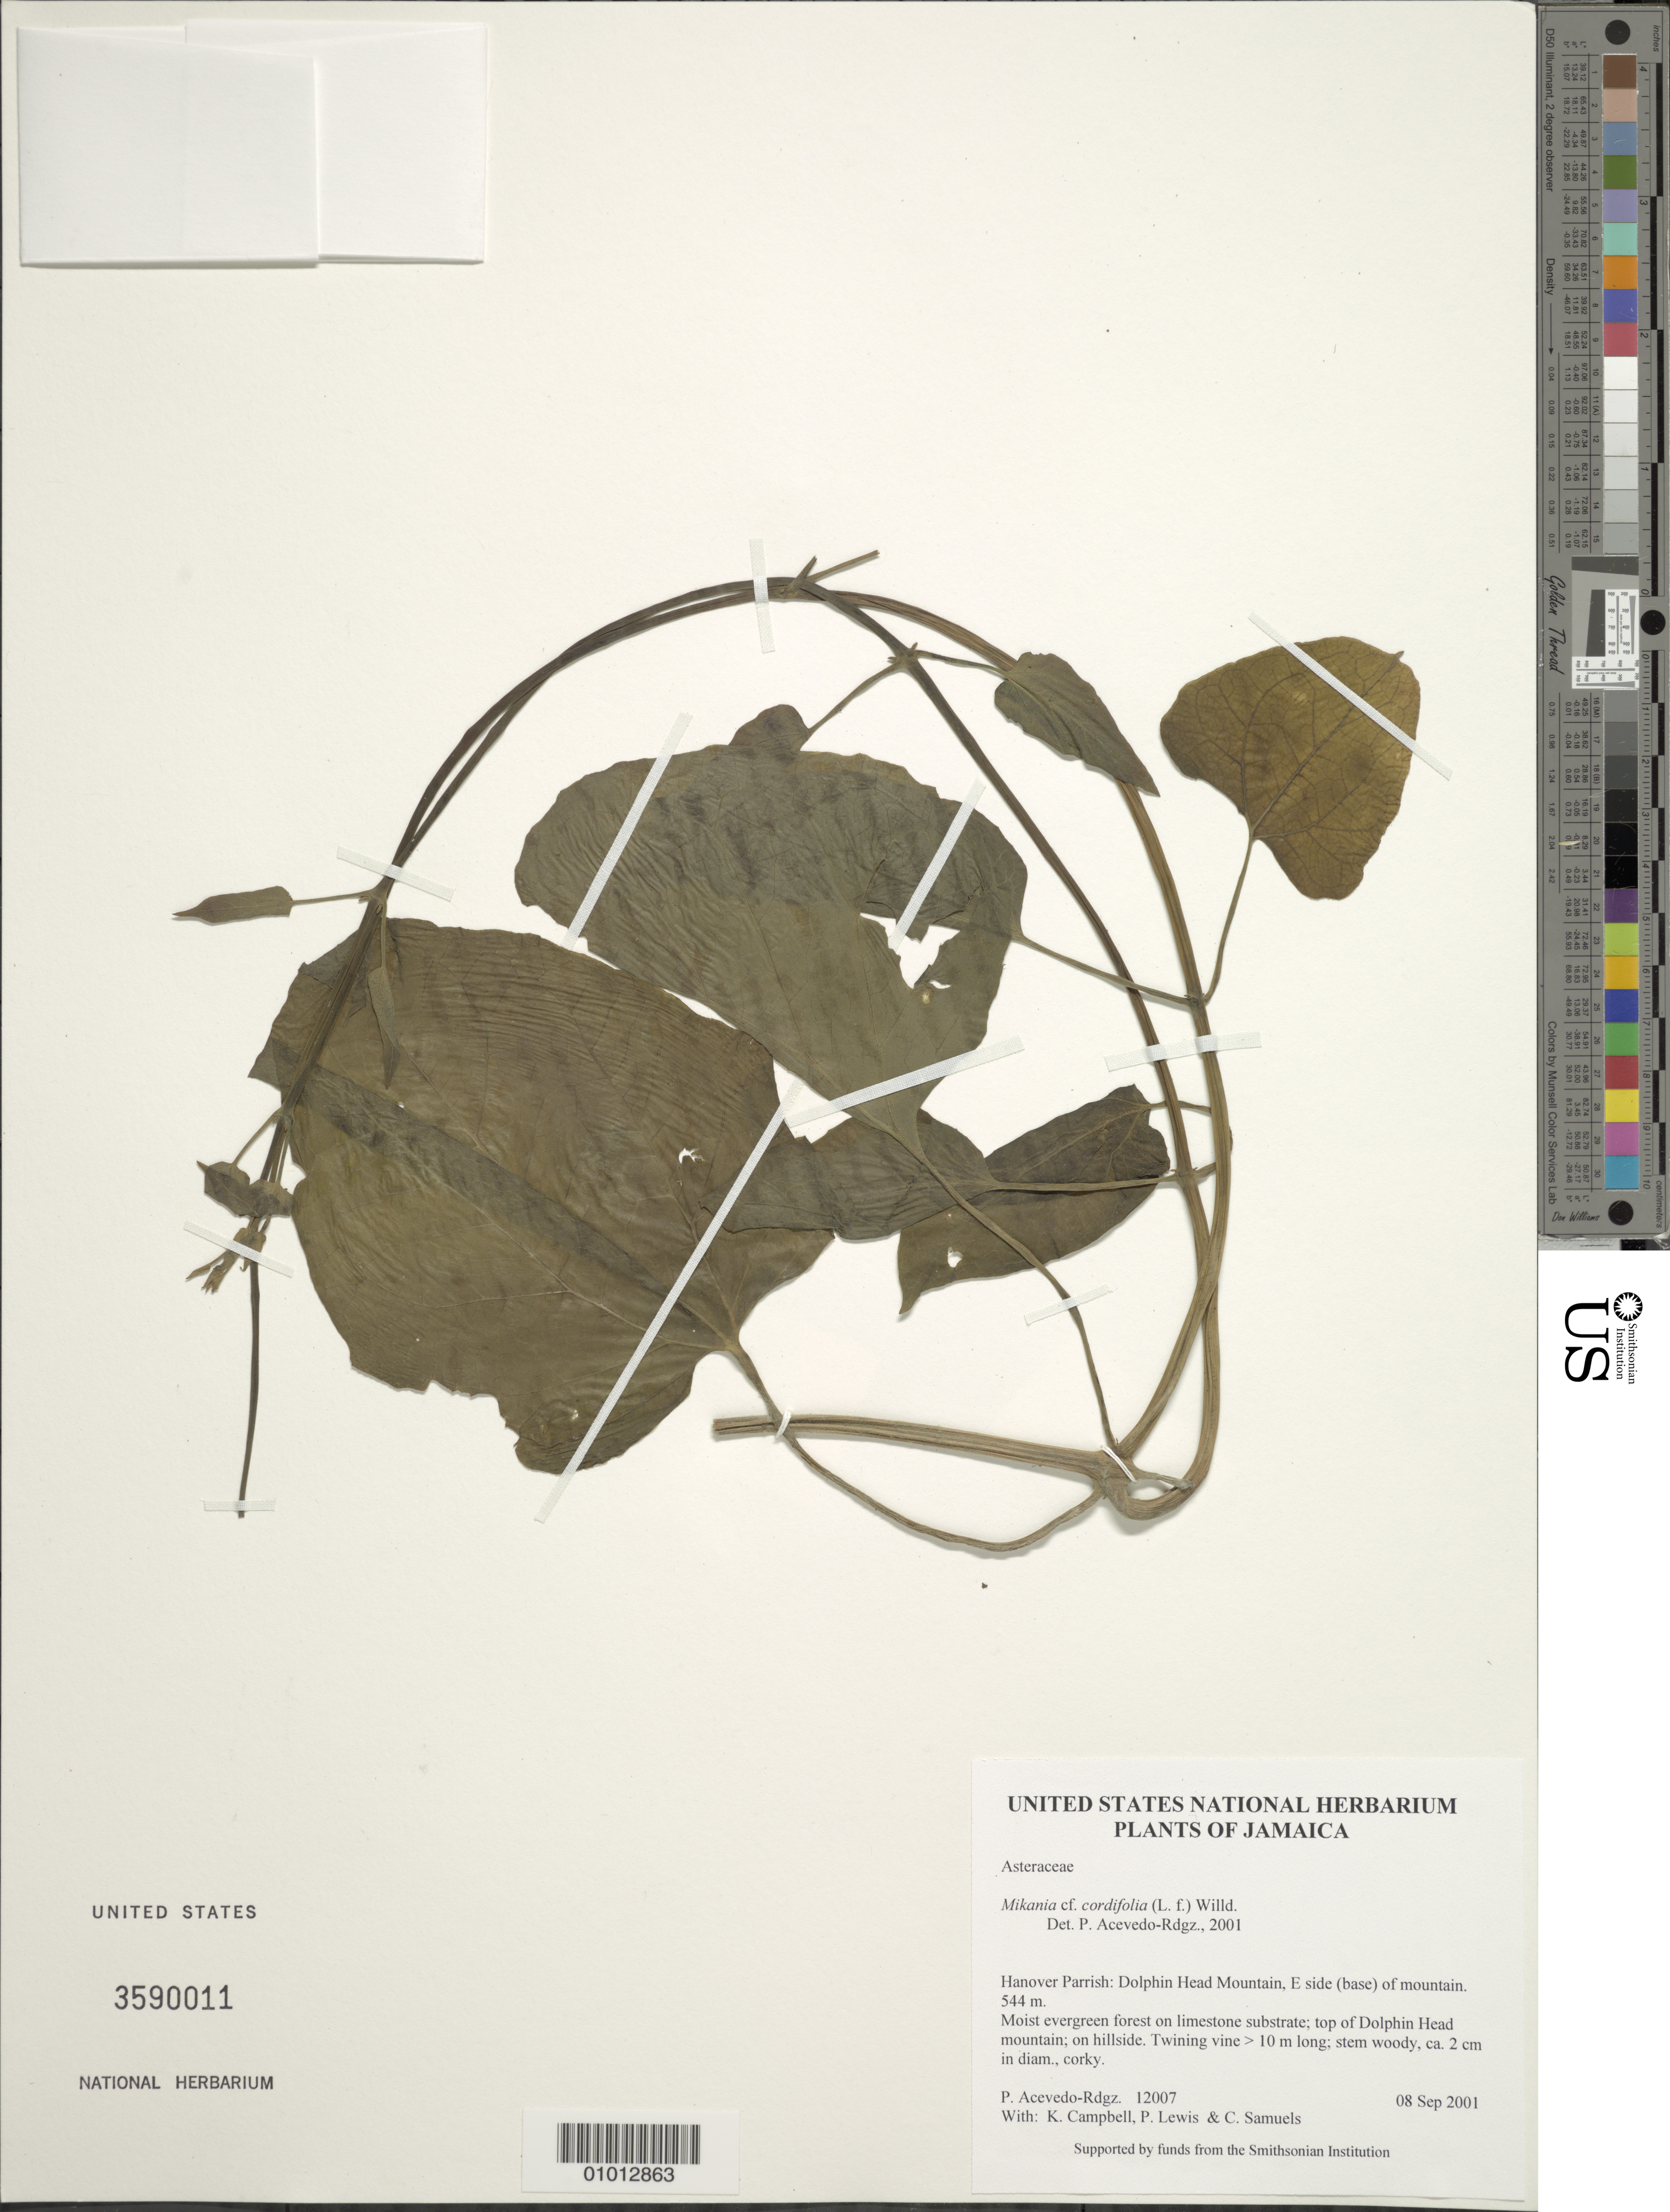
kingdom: Plantae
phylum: Tracheophyta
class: Magnoliopsida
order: Asterales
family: Asteraceae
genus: Mikania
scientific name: Mikania cordifolia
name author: Kunth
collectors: P. Acevedo-Rodr., K. Campbell, P. Lewis & C. Samuels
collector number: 12007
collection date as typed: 08 Sep 2001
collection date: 2001-09-08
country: Jamaica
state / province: Hanover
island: Jamaica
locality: Hanover Parrish: Dolphin Head Mountain, E side (base) of mountain.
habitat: Moist evergreen forest on limestone substrate; top of Dolphin Head mountain; on hillside.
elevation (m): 544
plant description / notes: MO, US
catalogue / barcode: US 3590011